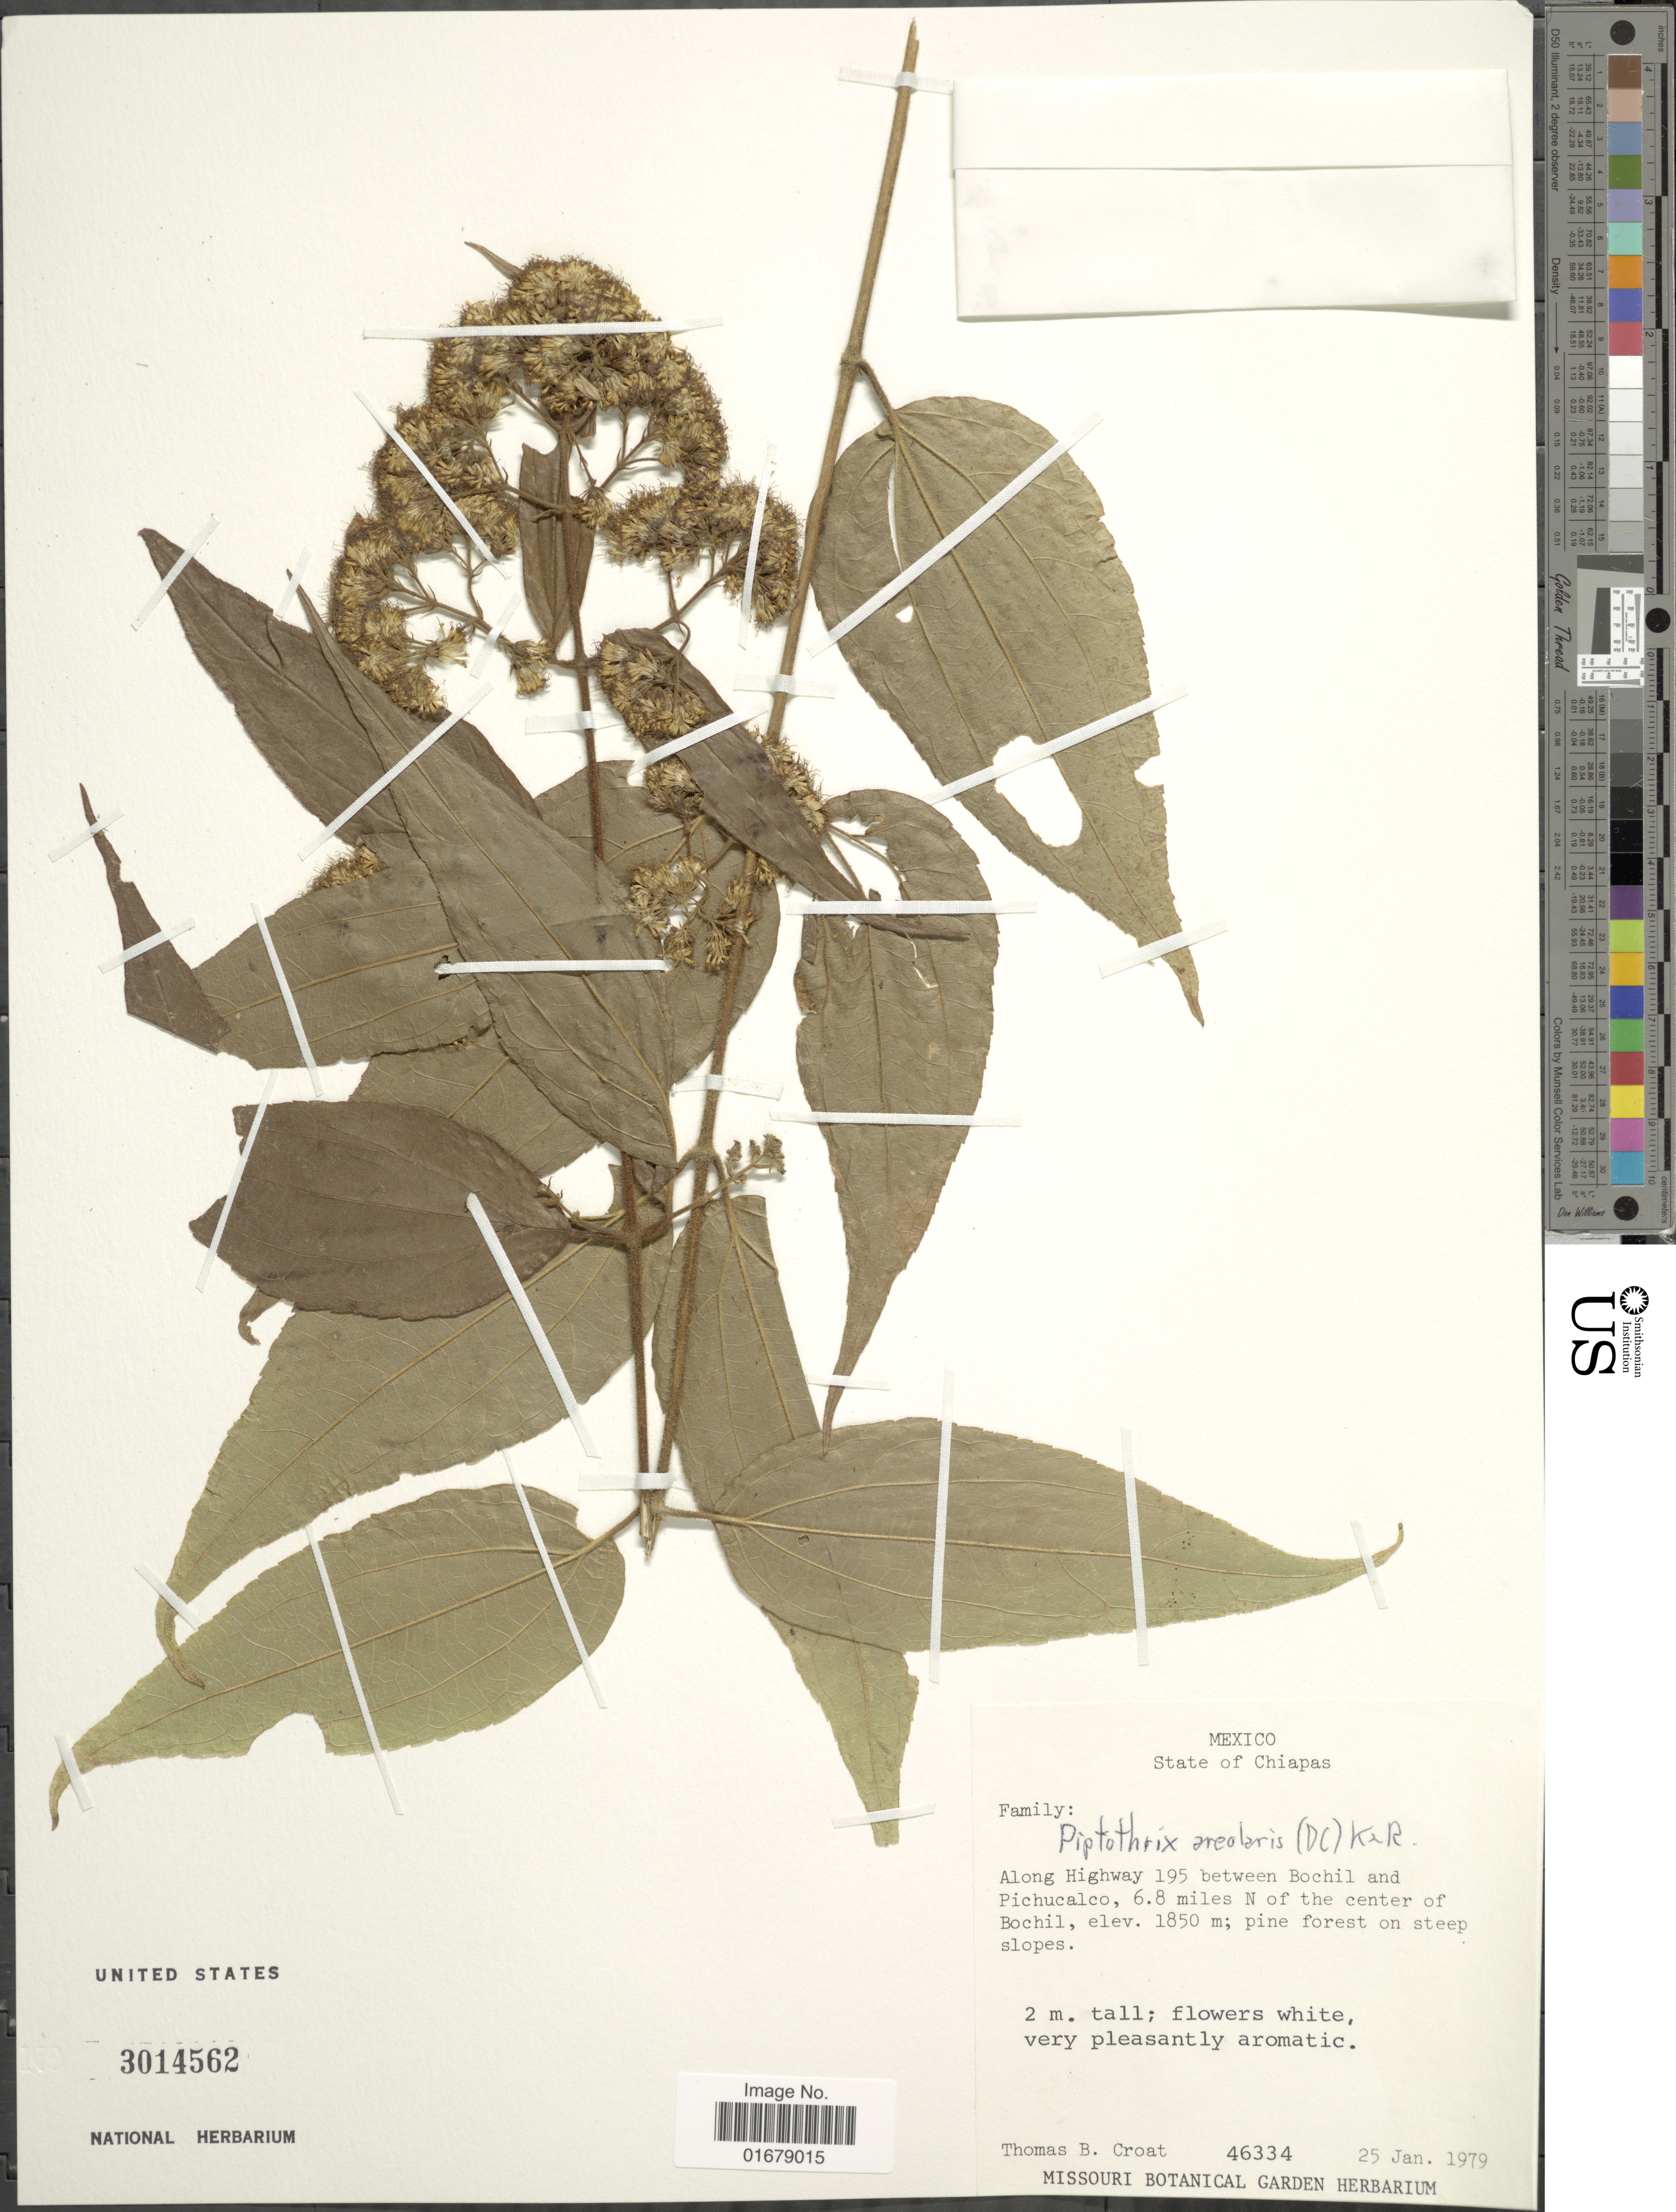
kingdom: Plantae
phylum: Tracheophyta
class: Magnoliopsida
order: Asterales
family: Asteraceae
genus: Piptothrix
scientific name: Piptothrix areolaris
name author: (DC.) R.M. King & H. Rob.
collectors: T. B. Croat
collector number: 46334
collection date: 1979-01-25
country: Mexico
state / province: Chiapas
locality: Mexico. State of Chiapas. Along Highway 195 between bochil and Pichucalco, 6.8 miles N of the center of Bochil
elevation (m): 1850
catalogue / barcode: US 3014562